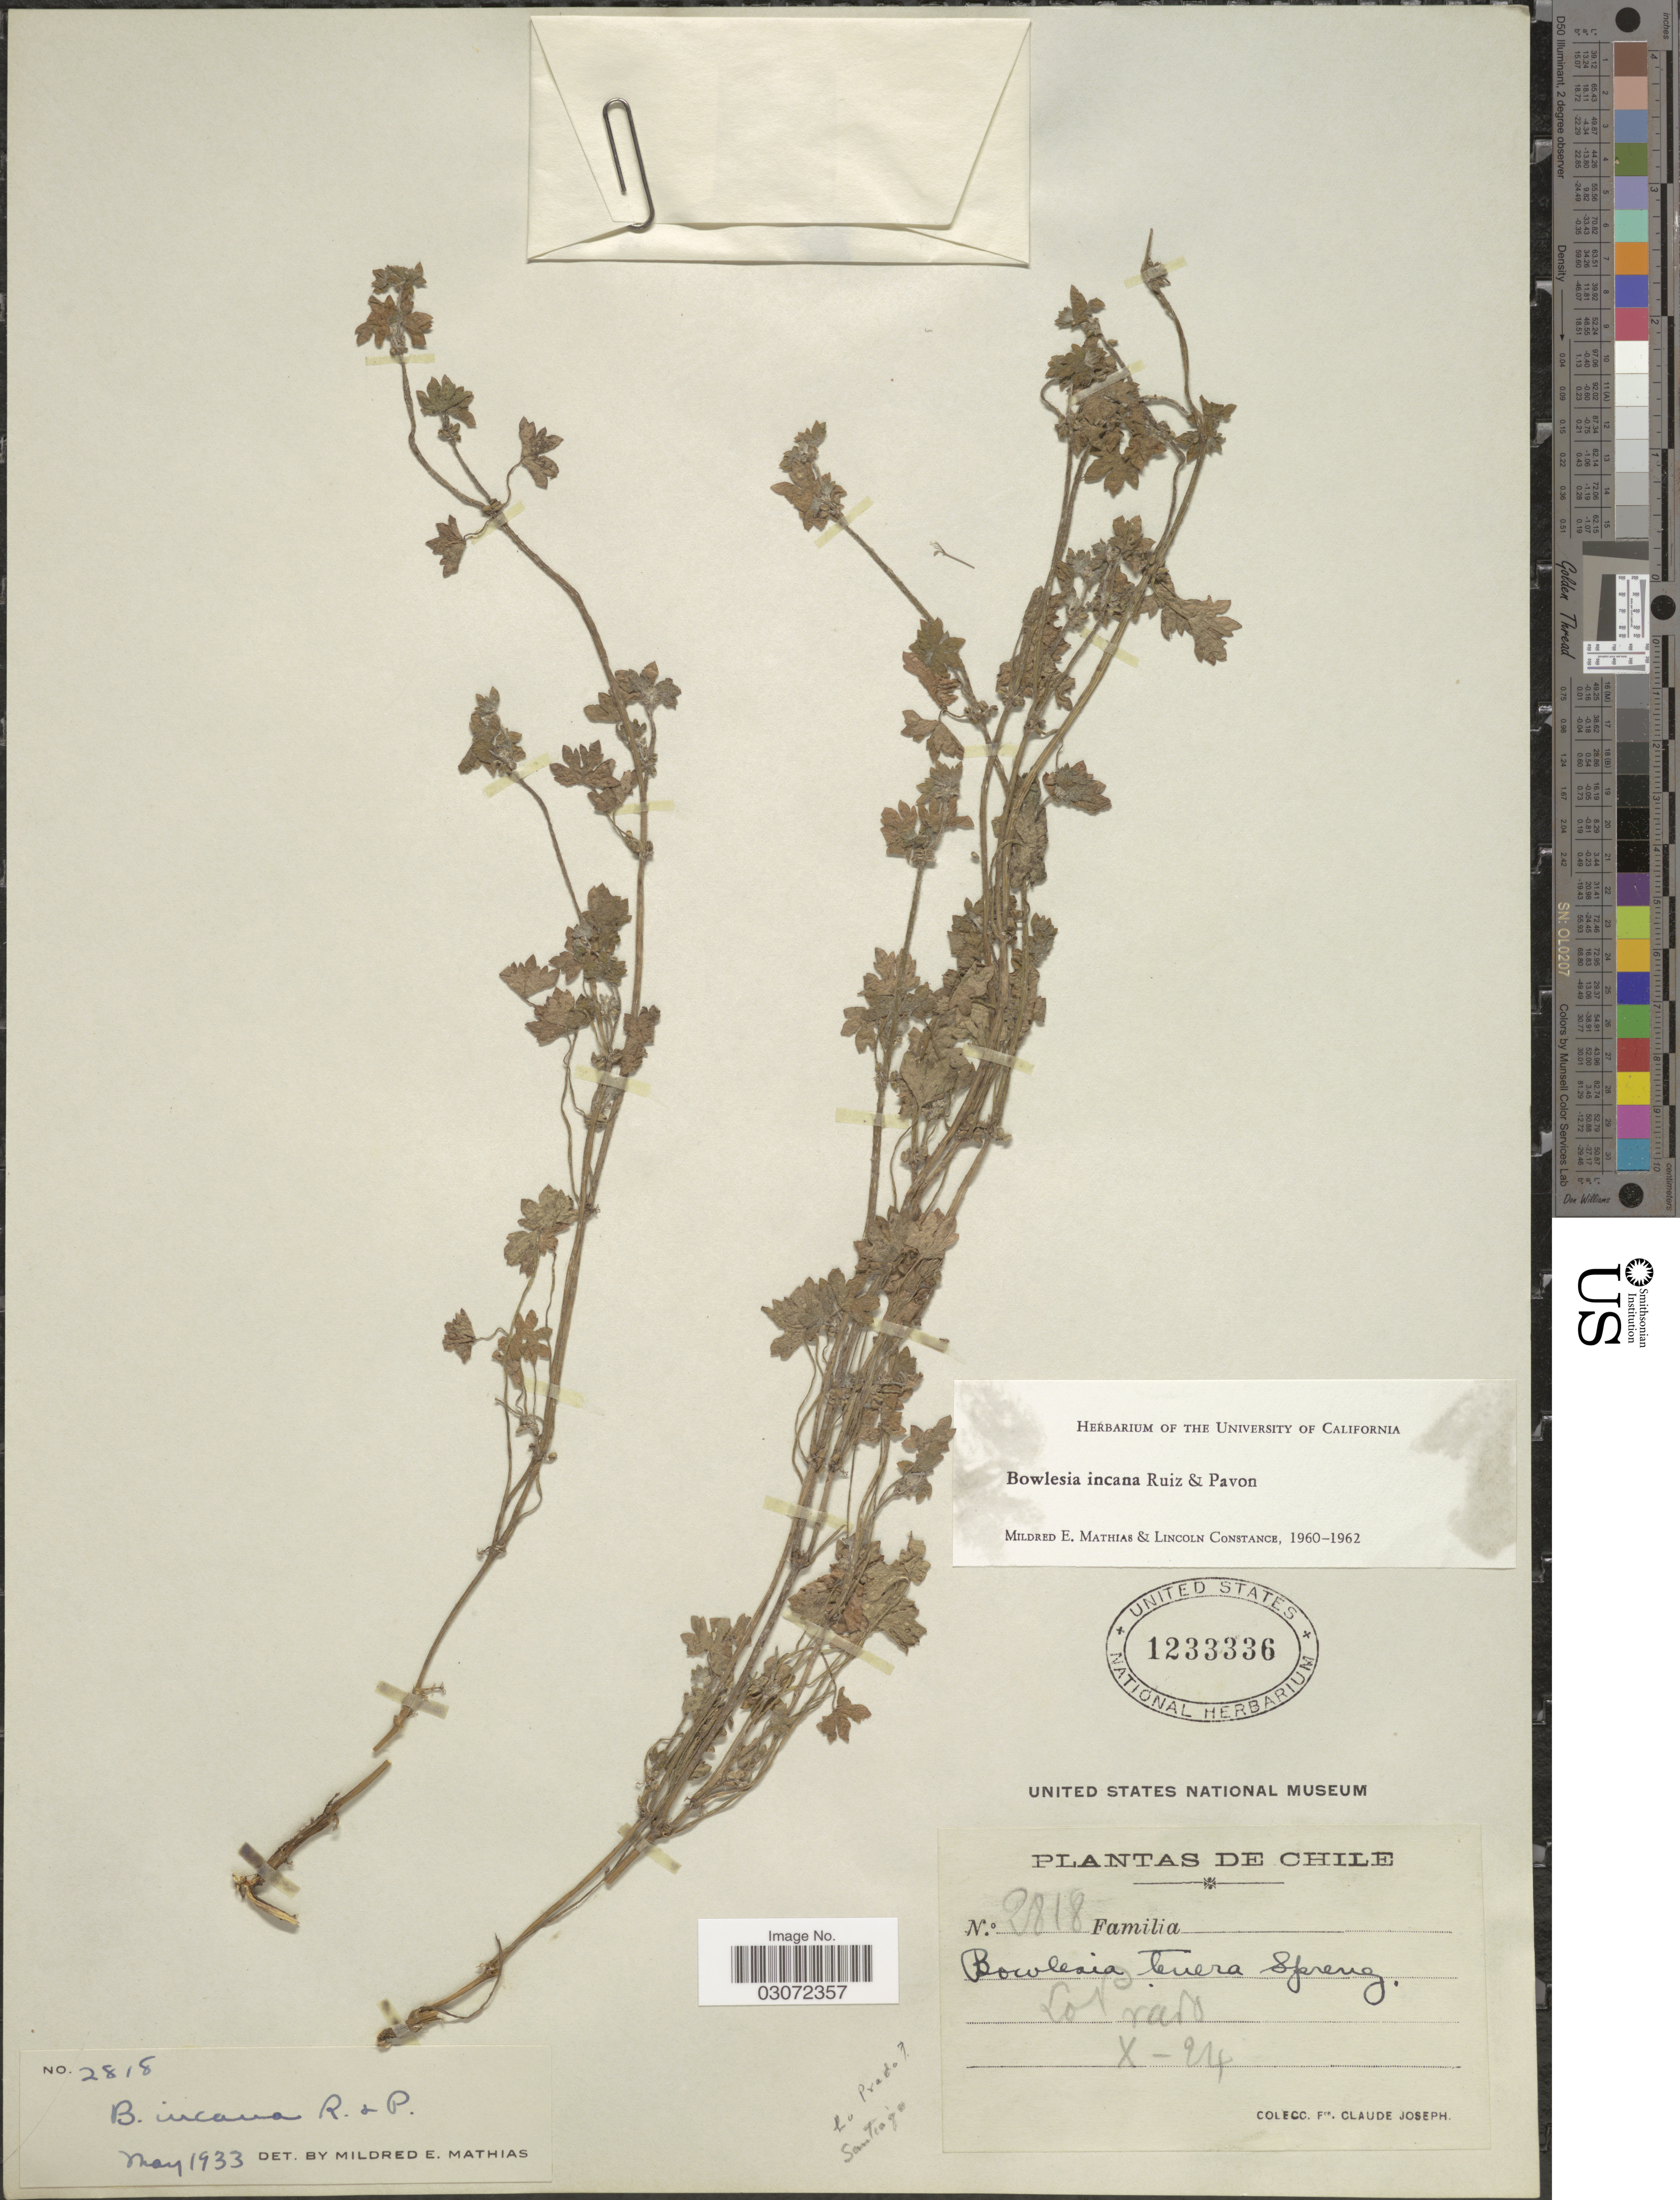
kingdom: Plantae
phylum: Tracheophyta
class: Magnoliopsida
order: Apiales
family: Apiaceae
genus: Bowlesia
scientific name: Bowlesia incana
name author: Ruiz & Pav.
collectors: Bro. Claude-Joseph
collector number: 2818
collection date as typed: Transcribed d/m/y: /10/24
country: Chile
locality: Lo Prado.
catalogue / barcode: US 1233336